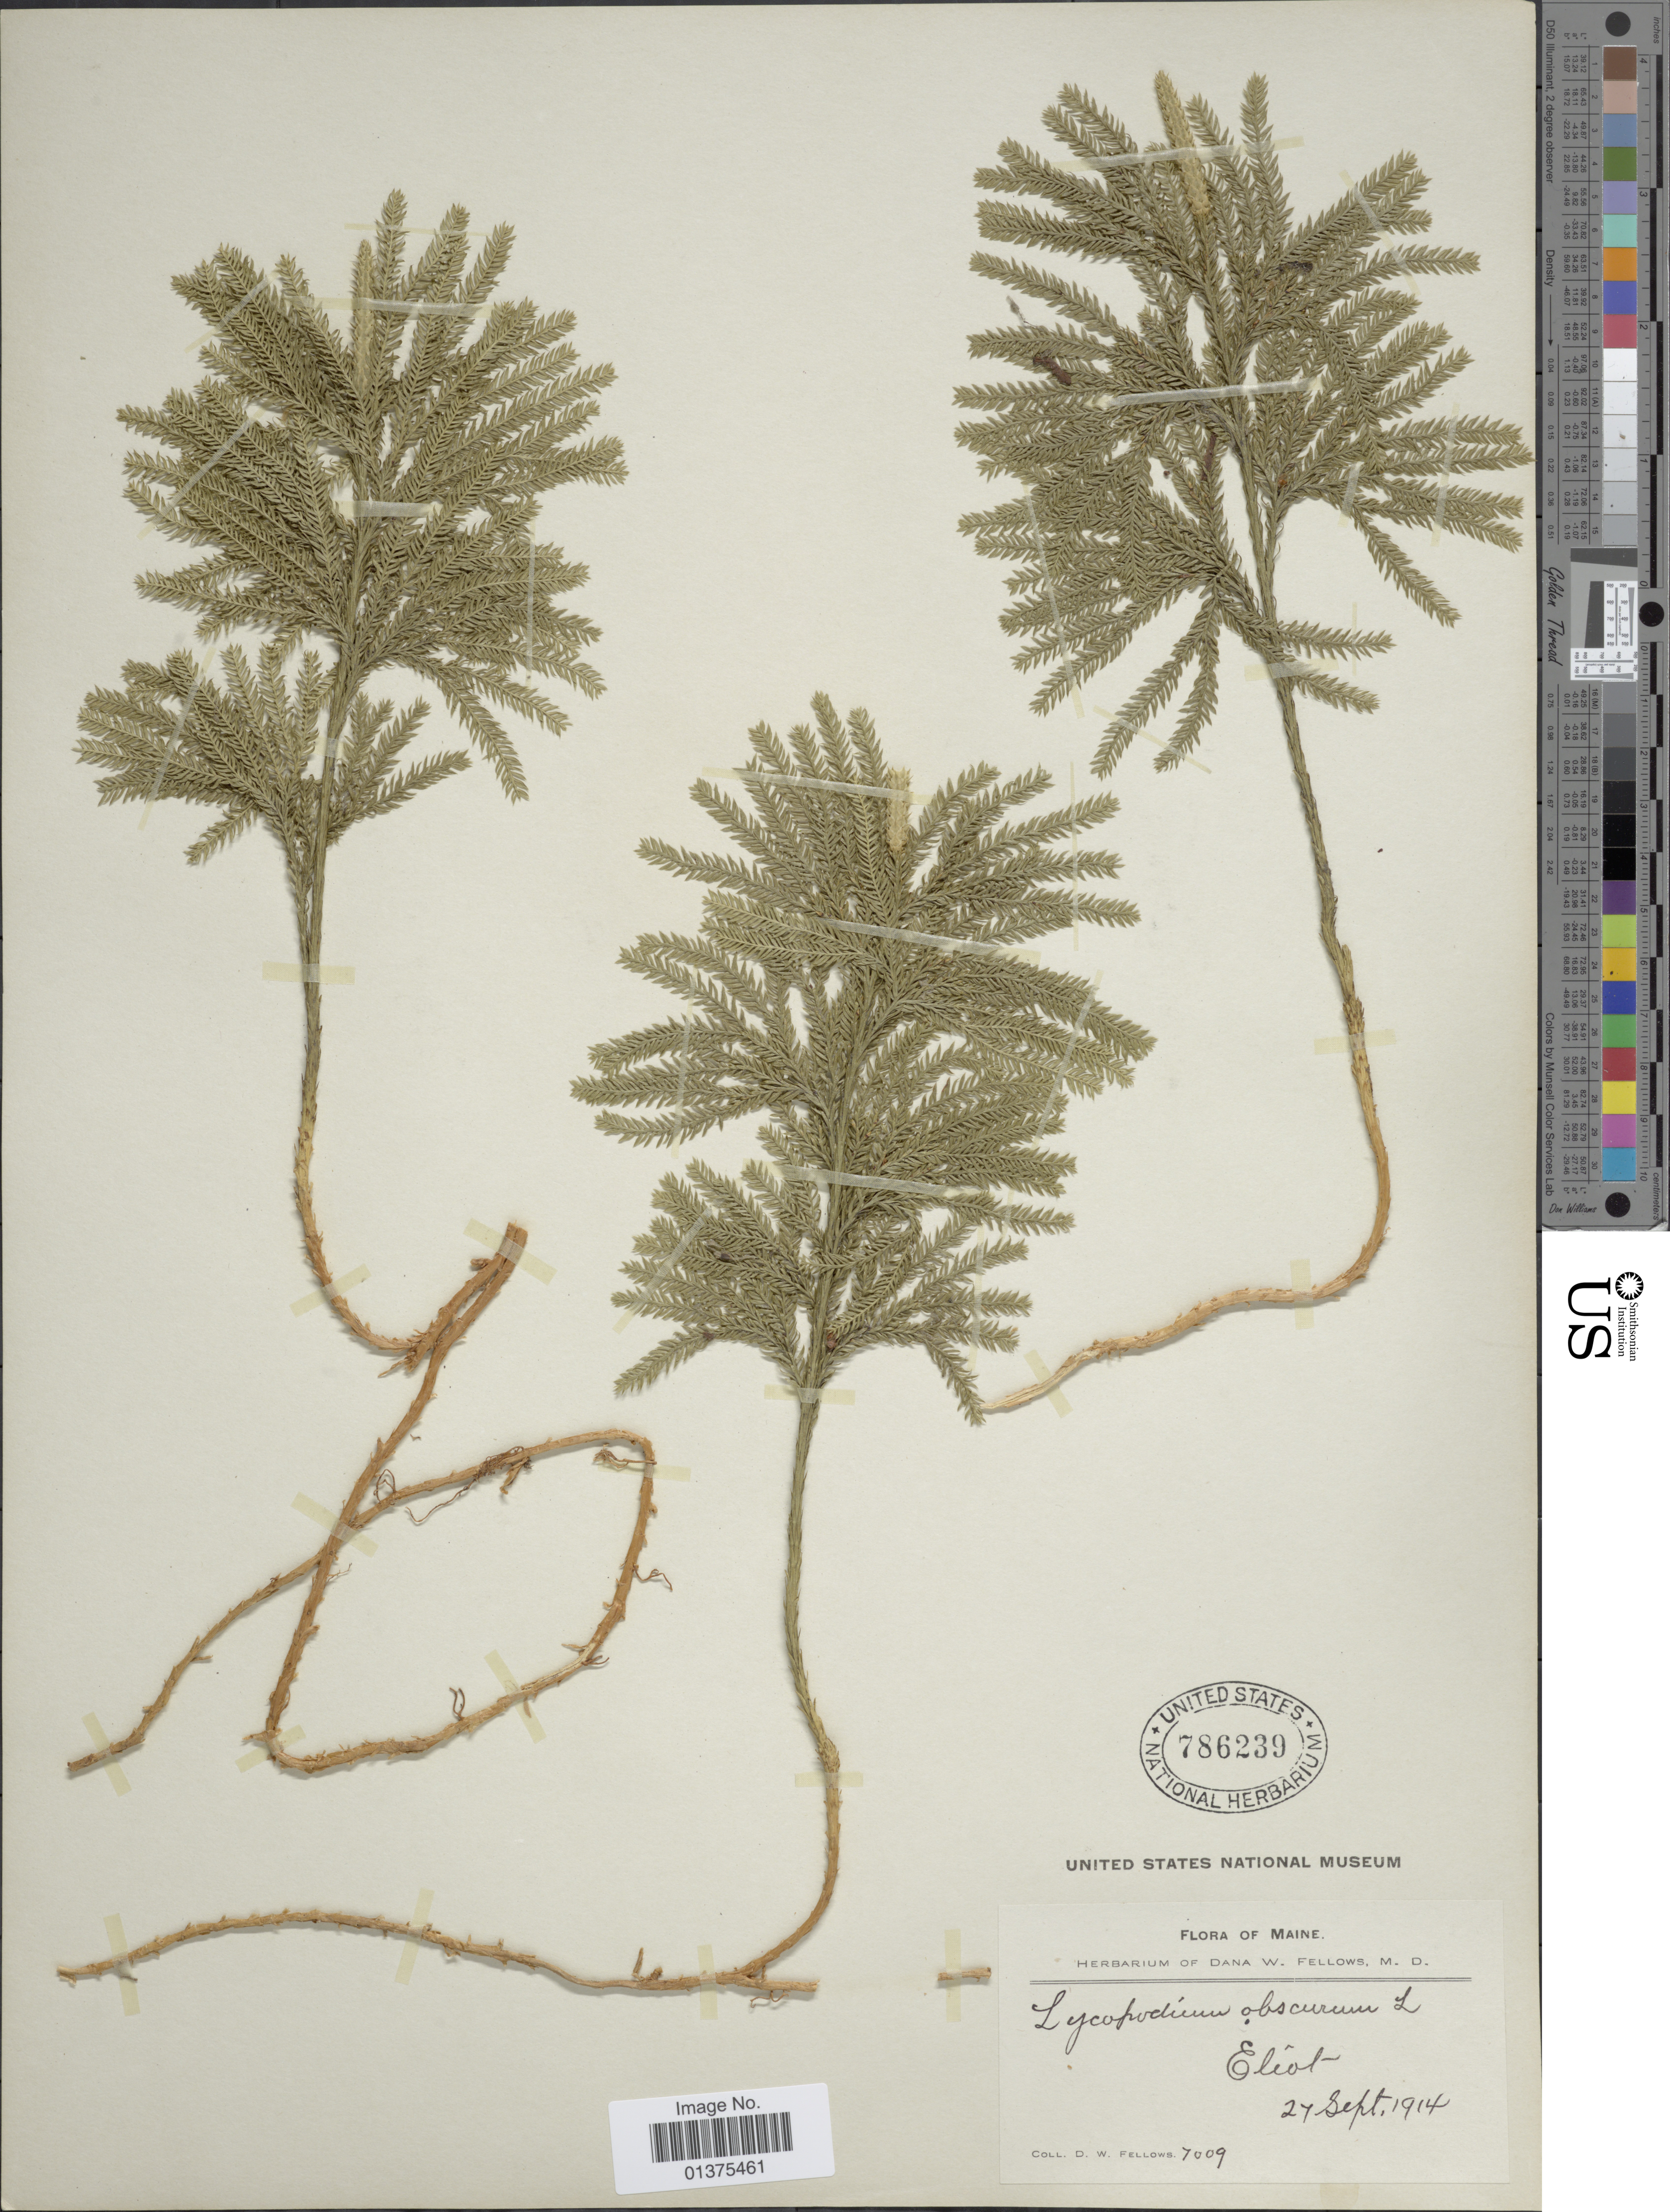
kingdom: Plantae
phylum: Tracheophyta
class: Lycopodiopsida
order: Lycopodiales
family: Lycopodiaceae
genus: Dendrolycopodium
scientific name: Dendrolycopodium obscurum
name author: (L.) A. Haines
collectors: D. W. Fellows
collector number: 7009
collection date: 1914-09-27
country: United States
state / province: Maine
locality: Eliot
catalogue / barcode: US 786239